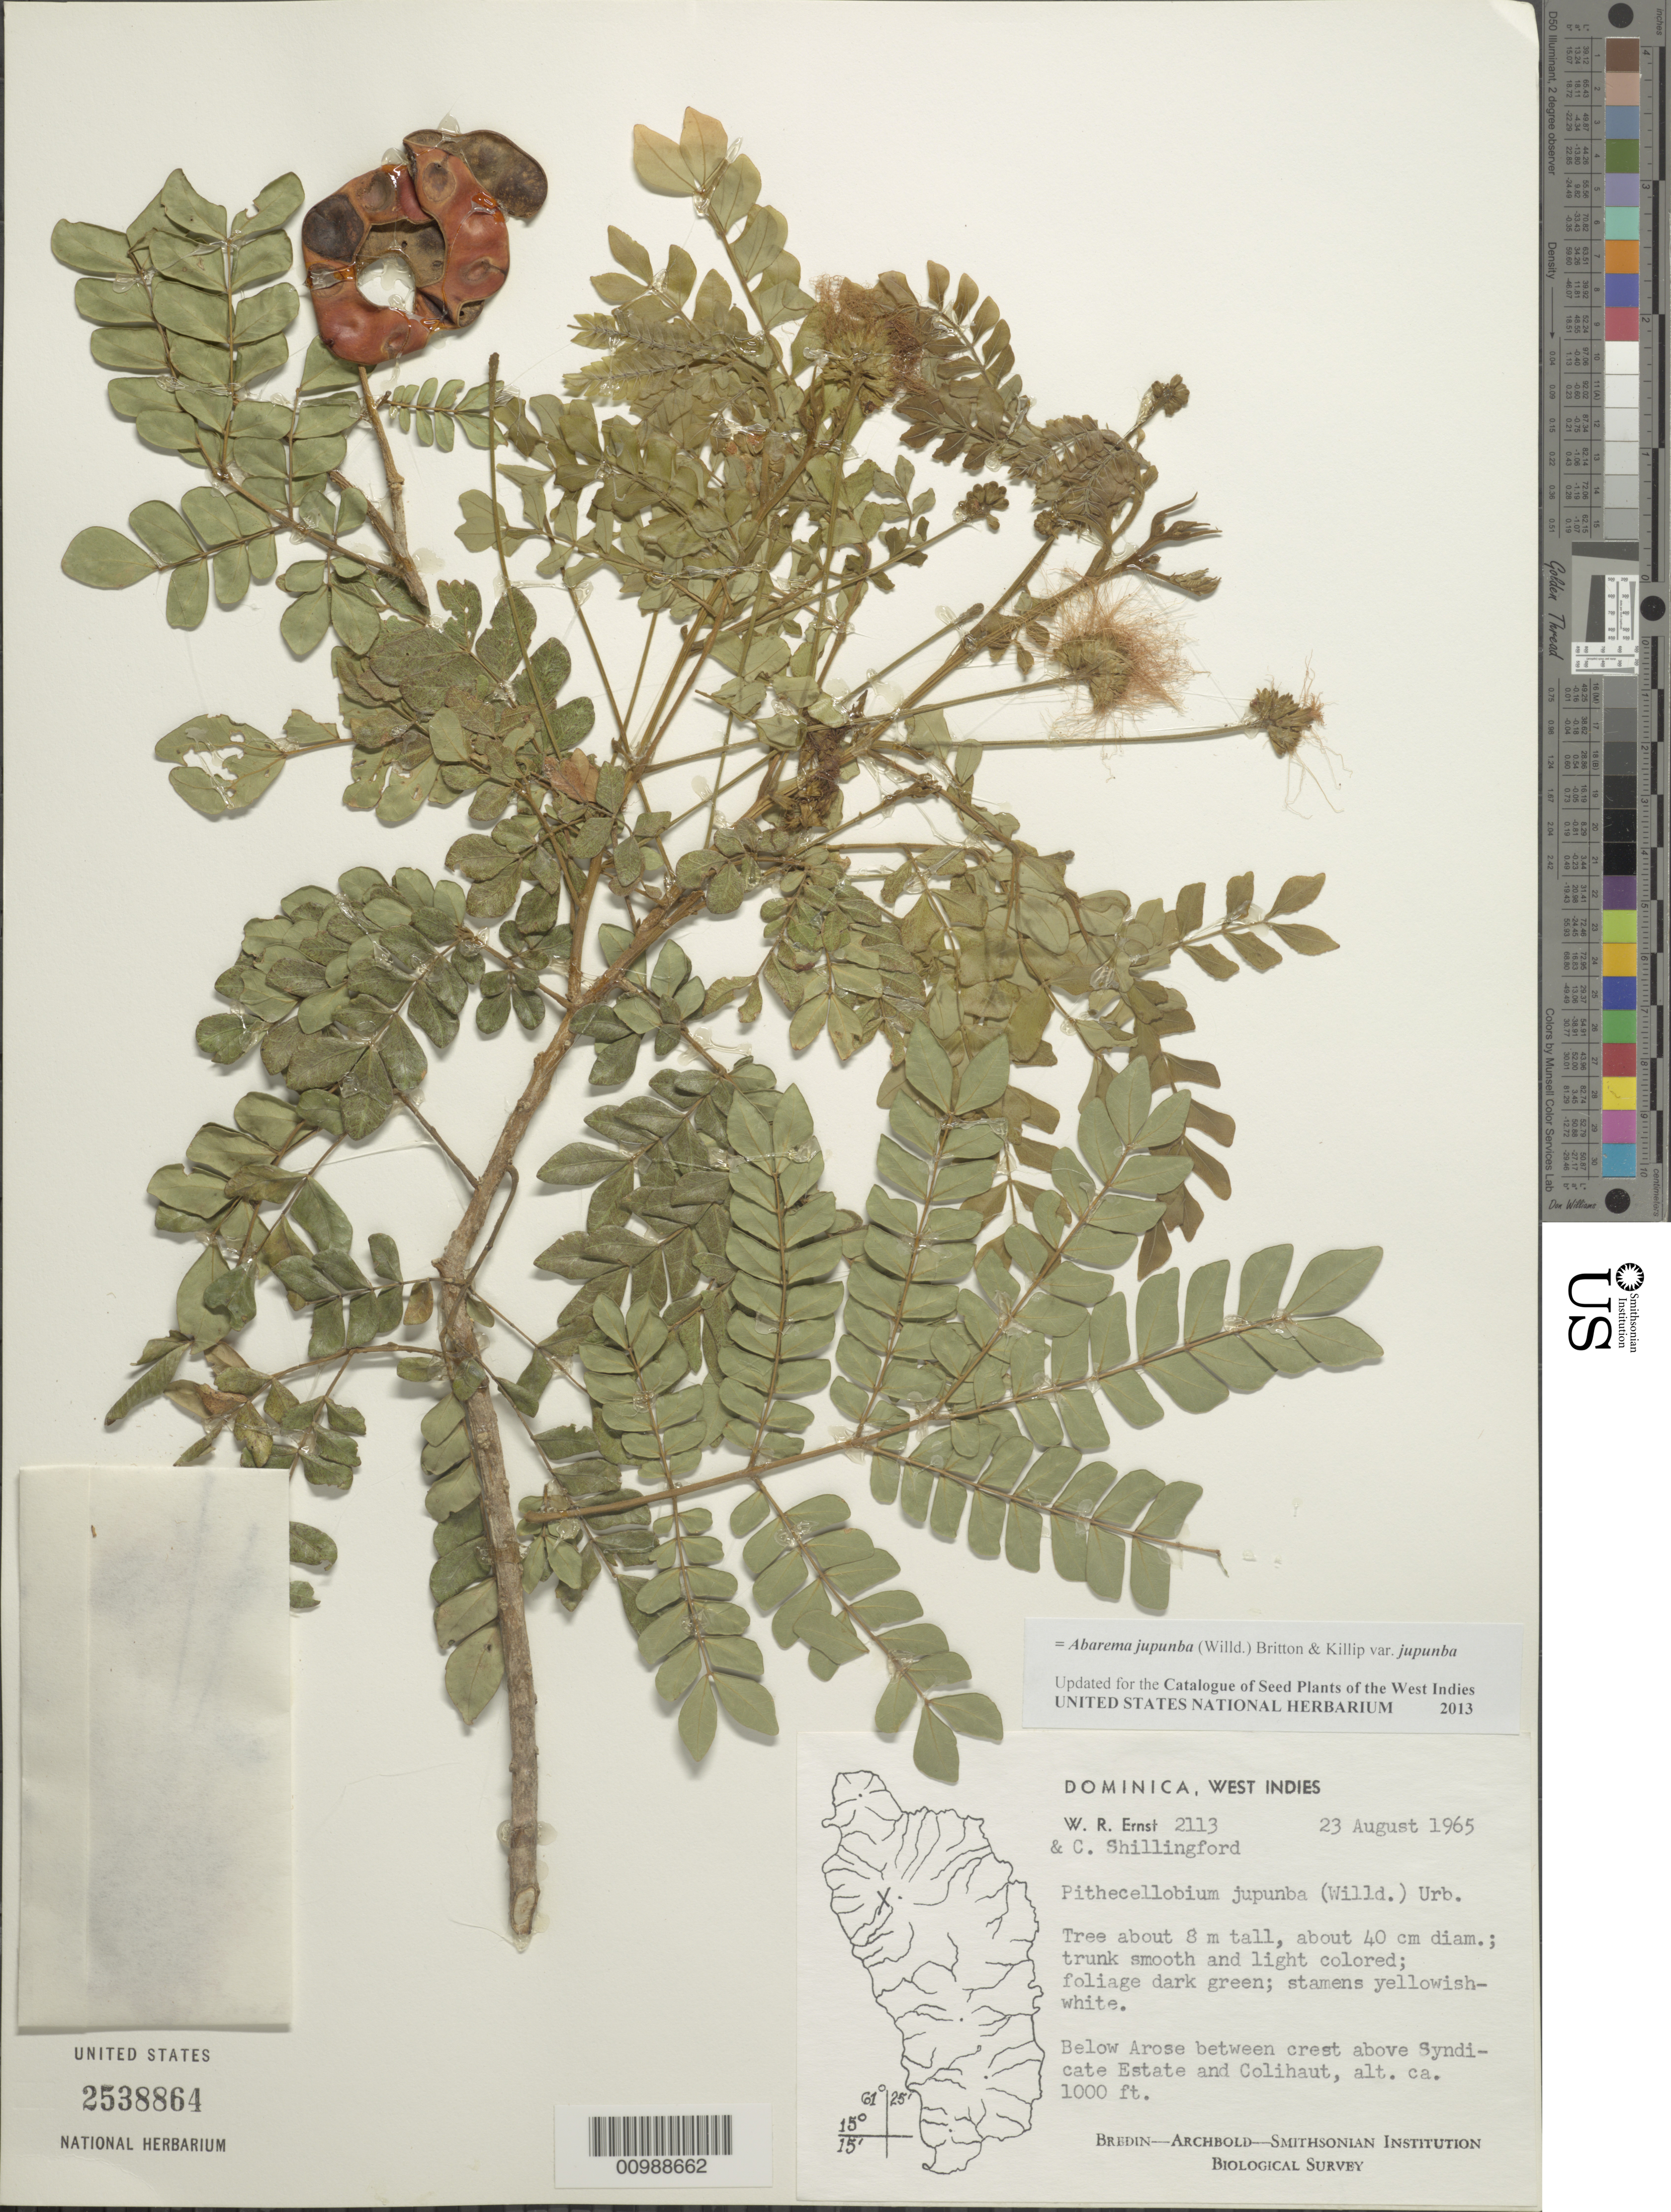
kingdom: Plantae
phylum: Tracheophyta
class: Magnoliopsida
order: Fabales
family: Fabaceae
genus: Abarema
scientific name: Abarema jupunba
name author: (Willd.) Britton & Killip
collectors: W. R. Ernst & C. Shillingford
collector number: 2113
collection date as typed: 23 Aug 1965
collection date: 1965-08-23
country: Dominica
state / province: St. Peter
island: Dominica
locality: Below Arose between crest above Syndicate Estate and Colihaut.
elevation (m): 305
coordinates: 0 N, 0 E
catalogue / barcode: US 2538864